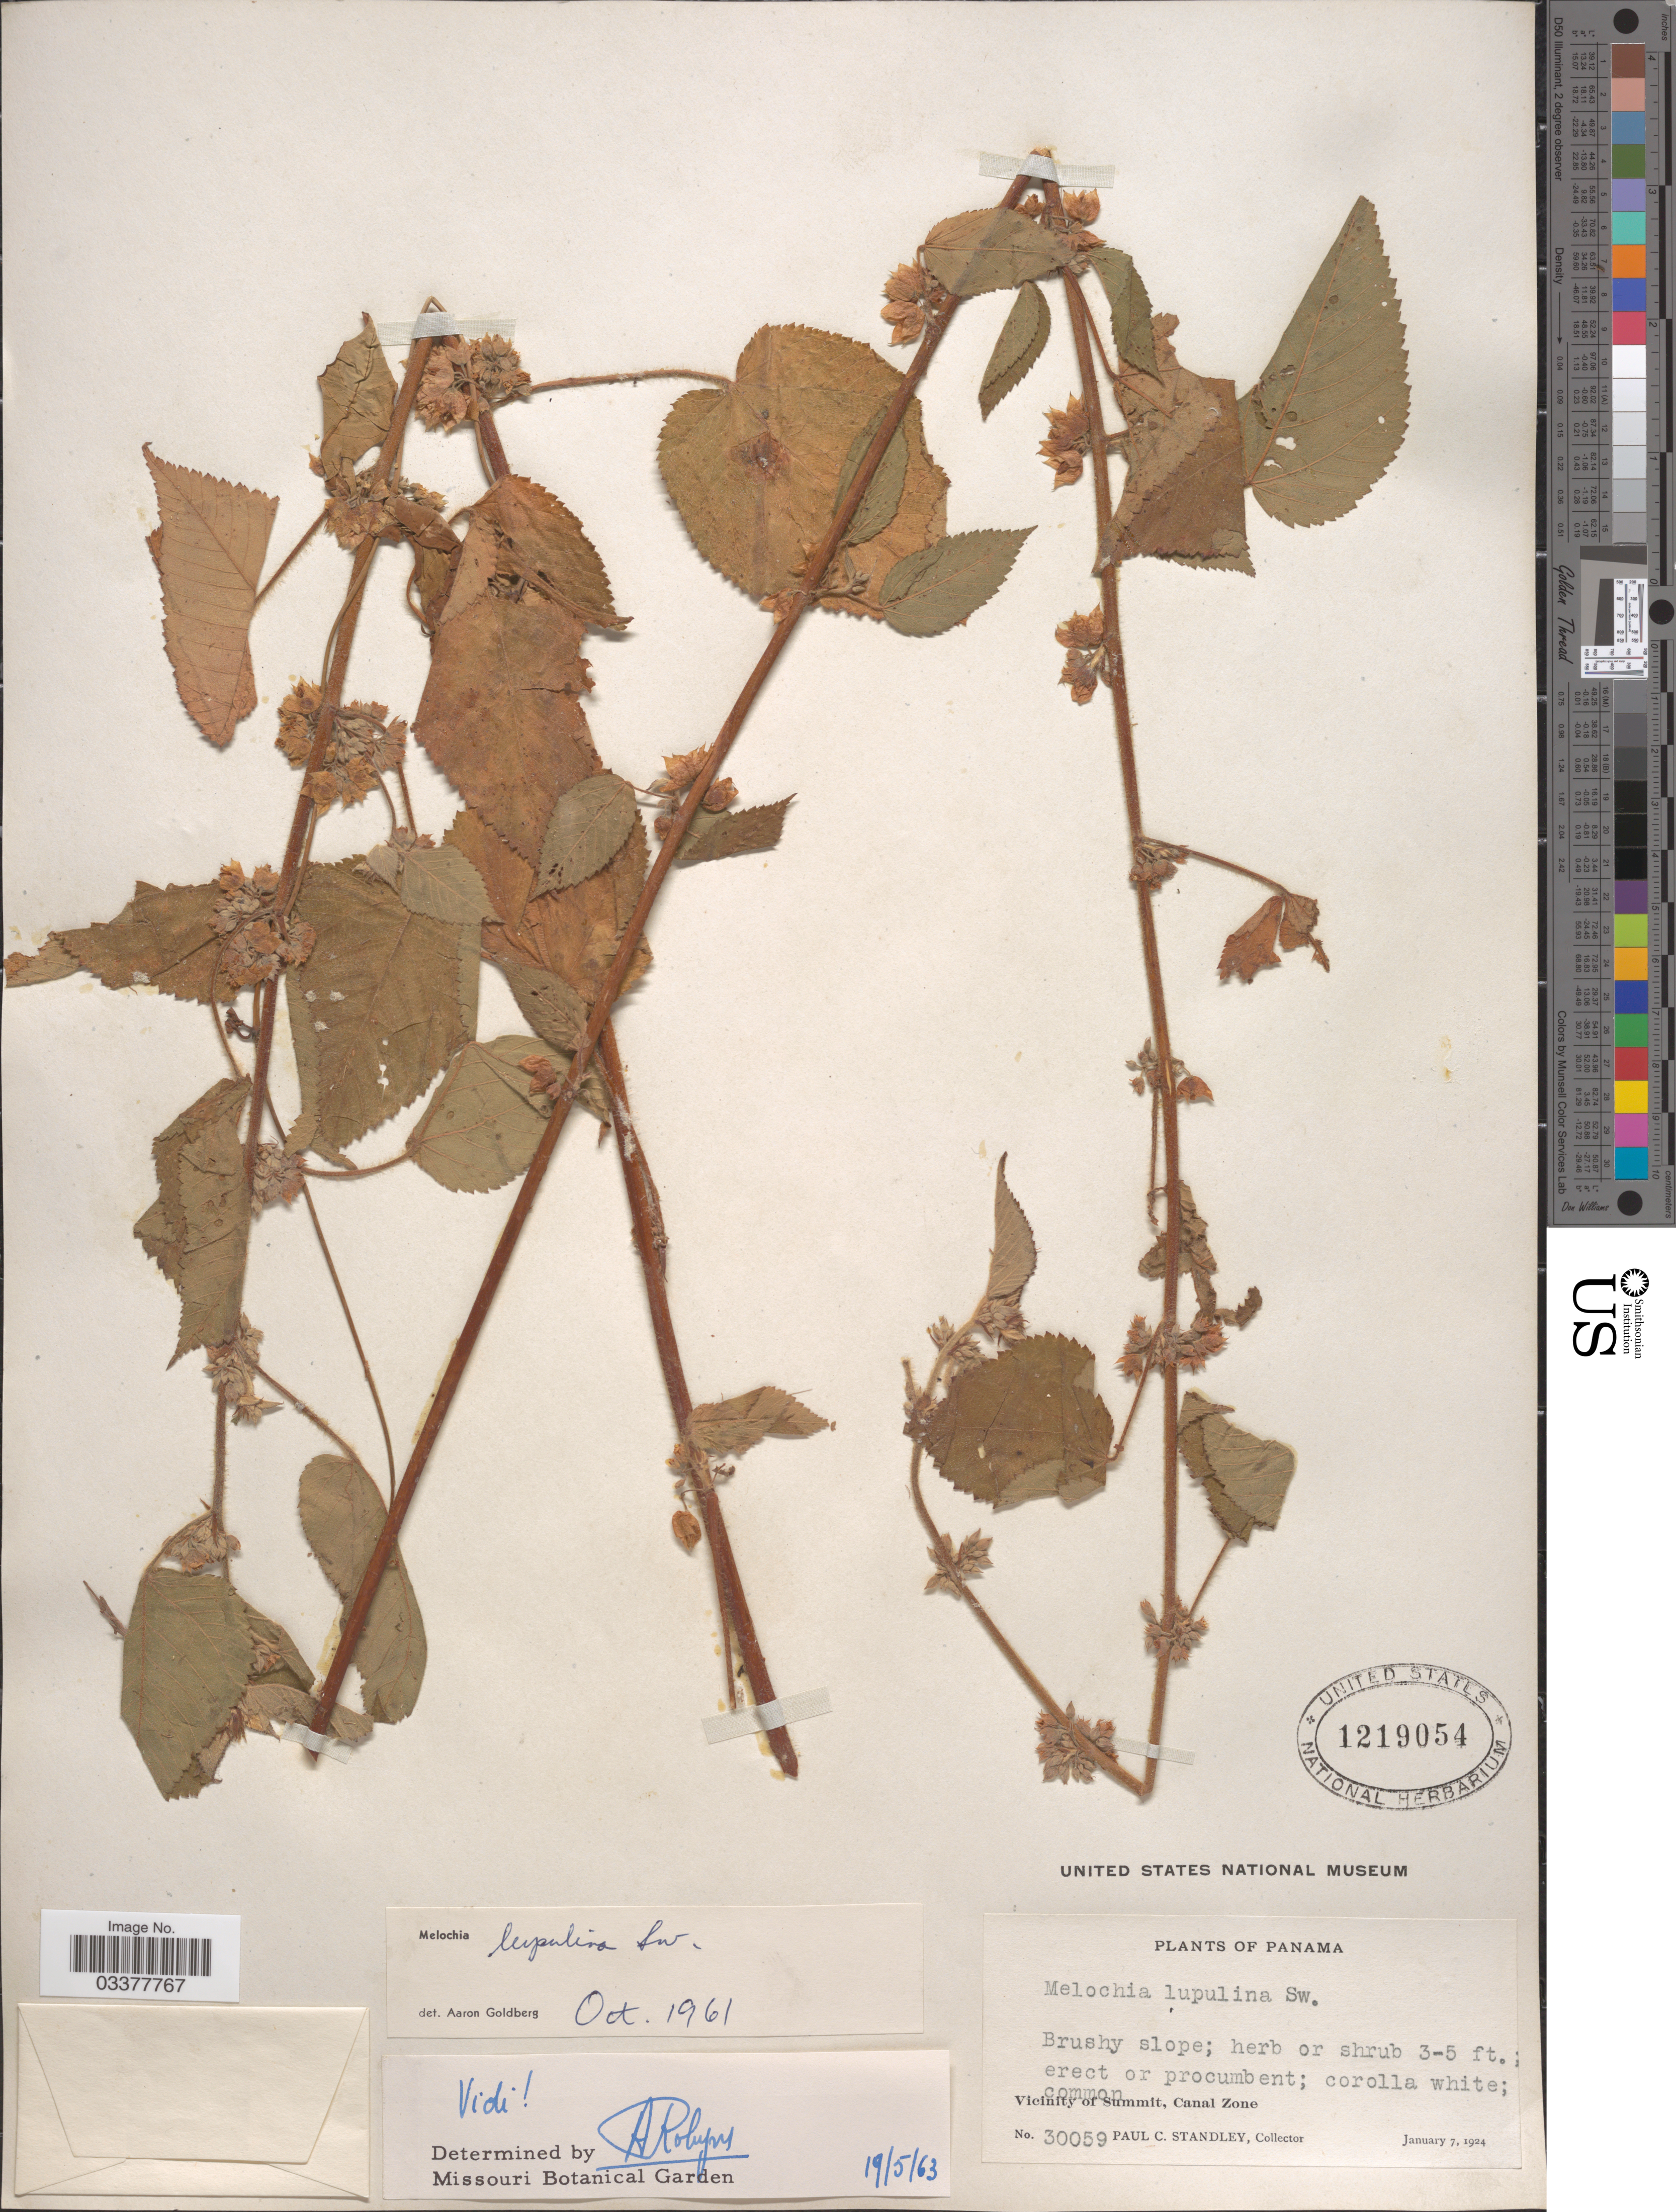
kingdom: Plantae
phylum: Tracheophyta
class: Magnoliopsida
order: Malvales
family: Malvaceae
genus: Melochia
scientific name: Melochia lupulina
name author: Sw.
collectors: P. C. Standley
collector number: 30059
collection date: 1924-01-07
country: Panama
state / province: Colón / Panamá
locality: Vicinity of Summit, Canal Zone.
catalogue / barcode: US 1219054